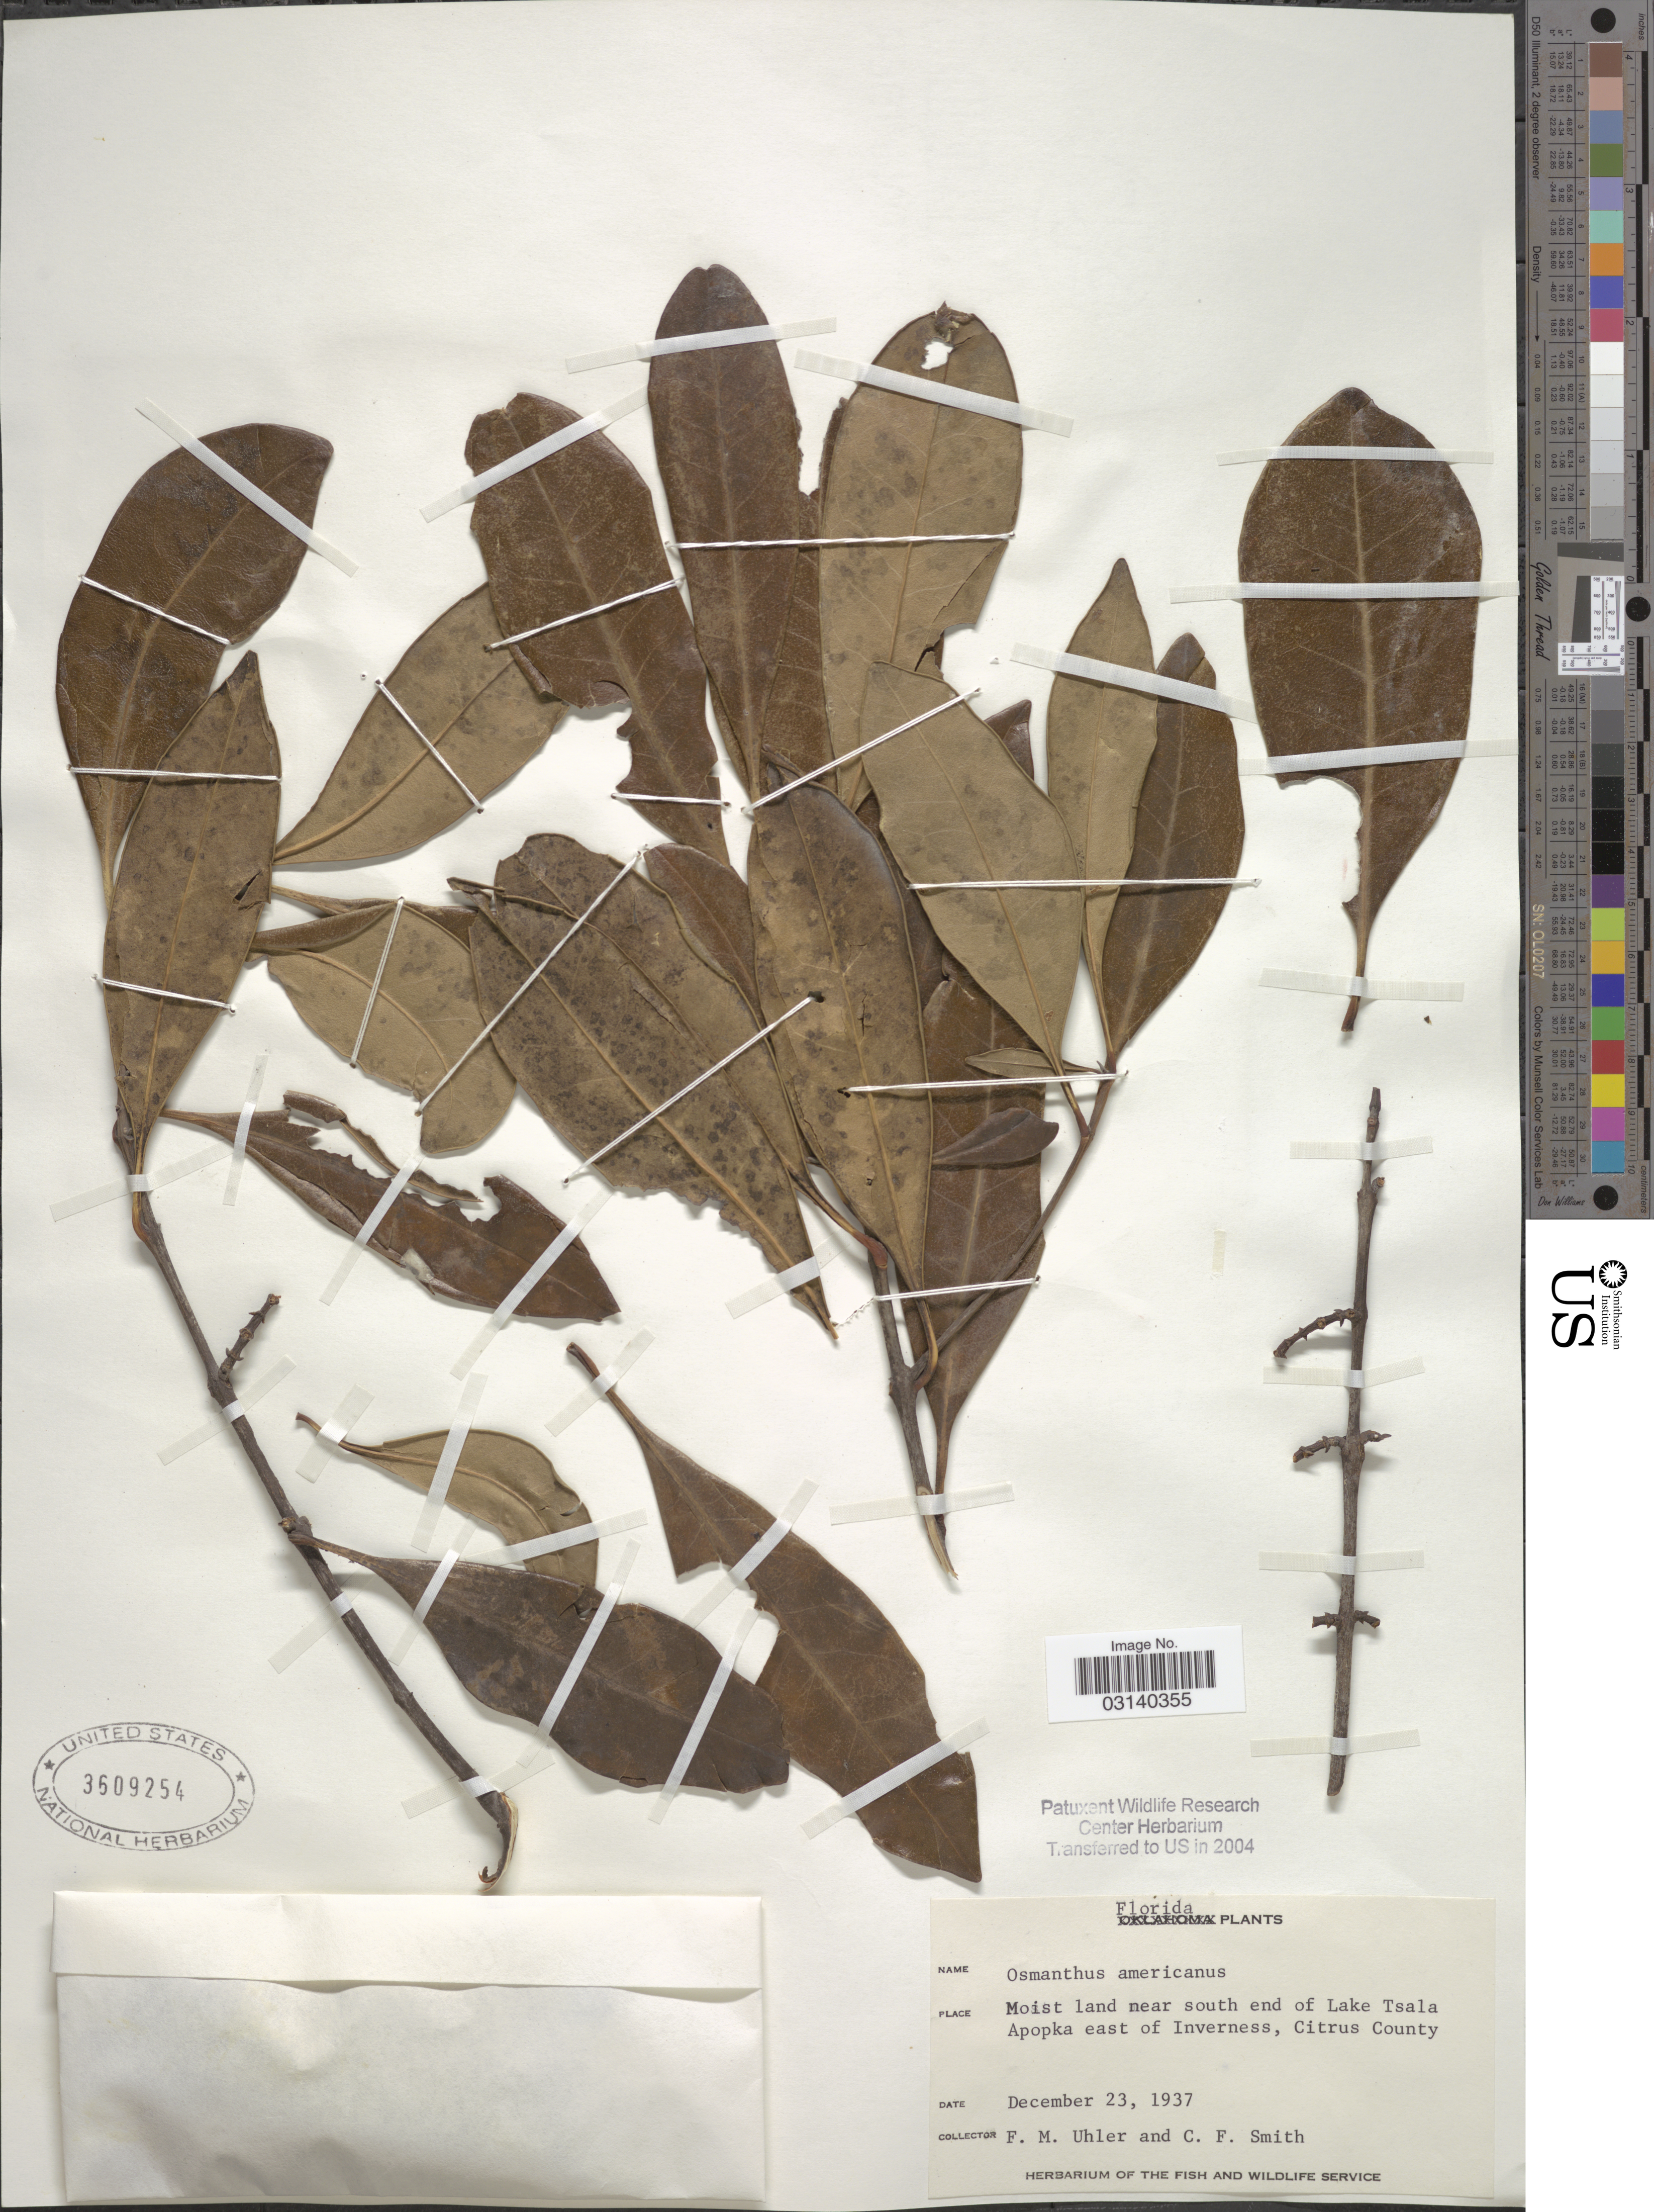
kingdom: Plantae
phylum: Tracheophyta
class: Magnoliopsida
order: Lamiales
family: Oleaceae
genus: Osmanthus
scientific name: Osmanthus americanus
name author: (L.) A. Gray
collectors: F. M. Uhler & C. F. Smith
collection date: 1937-12-23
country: United States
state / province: Florida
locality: Moist land near south end of Lake Tsala Apopka east of Inverness, Citrus County.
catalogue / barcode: US 3609254